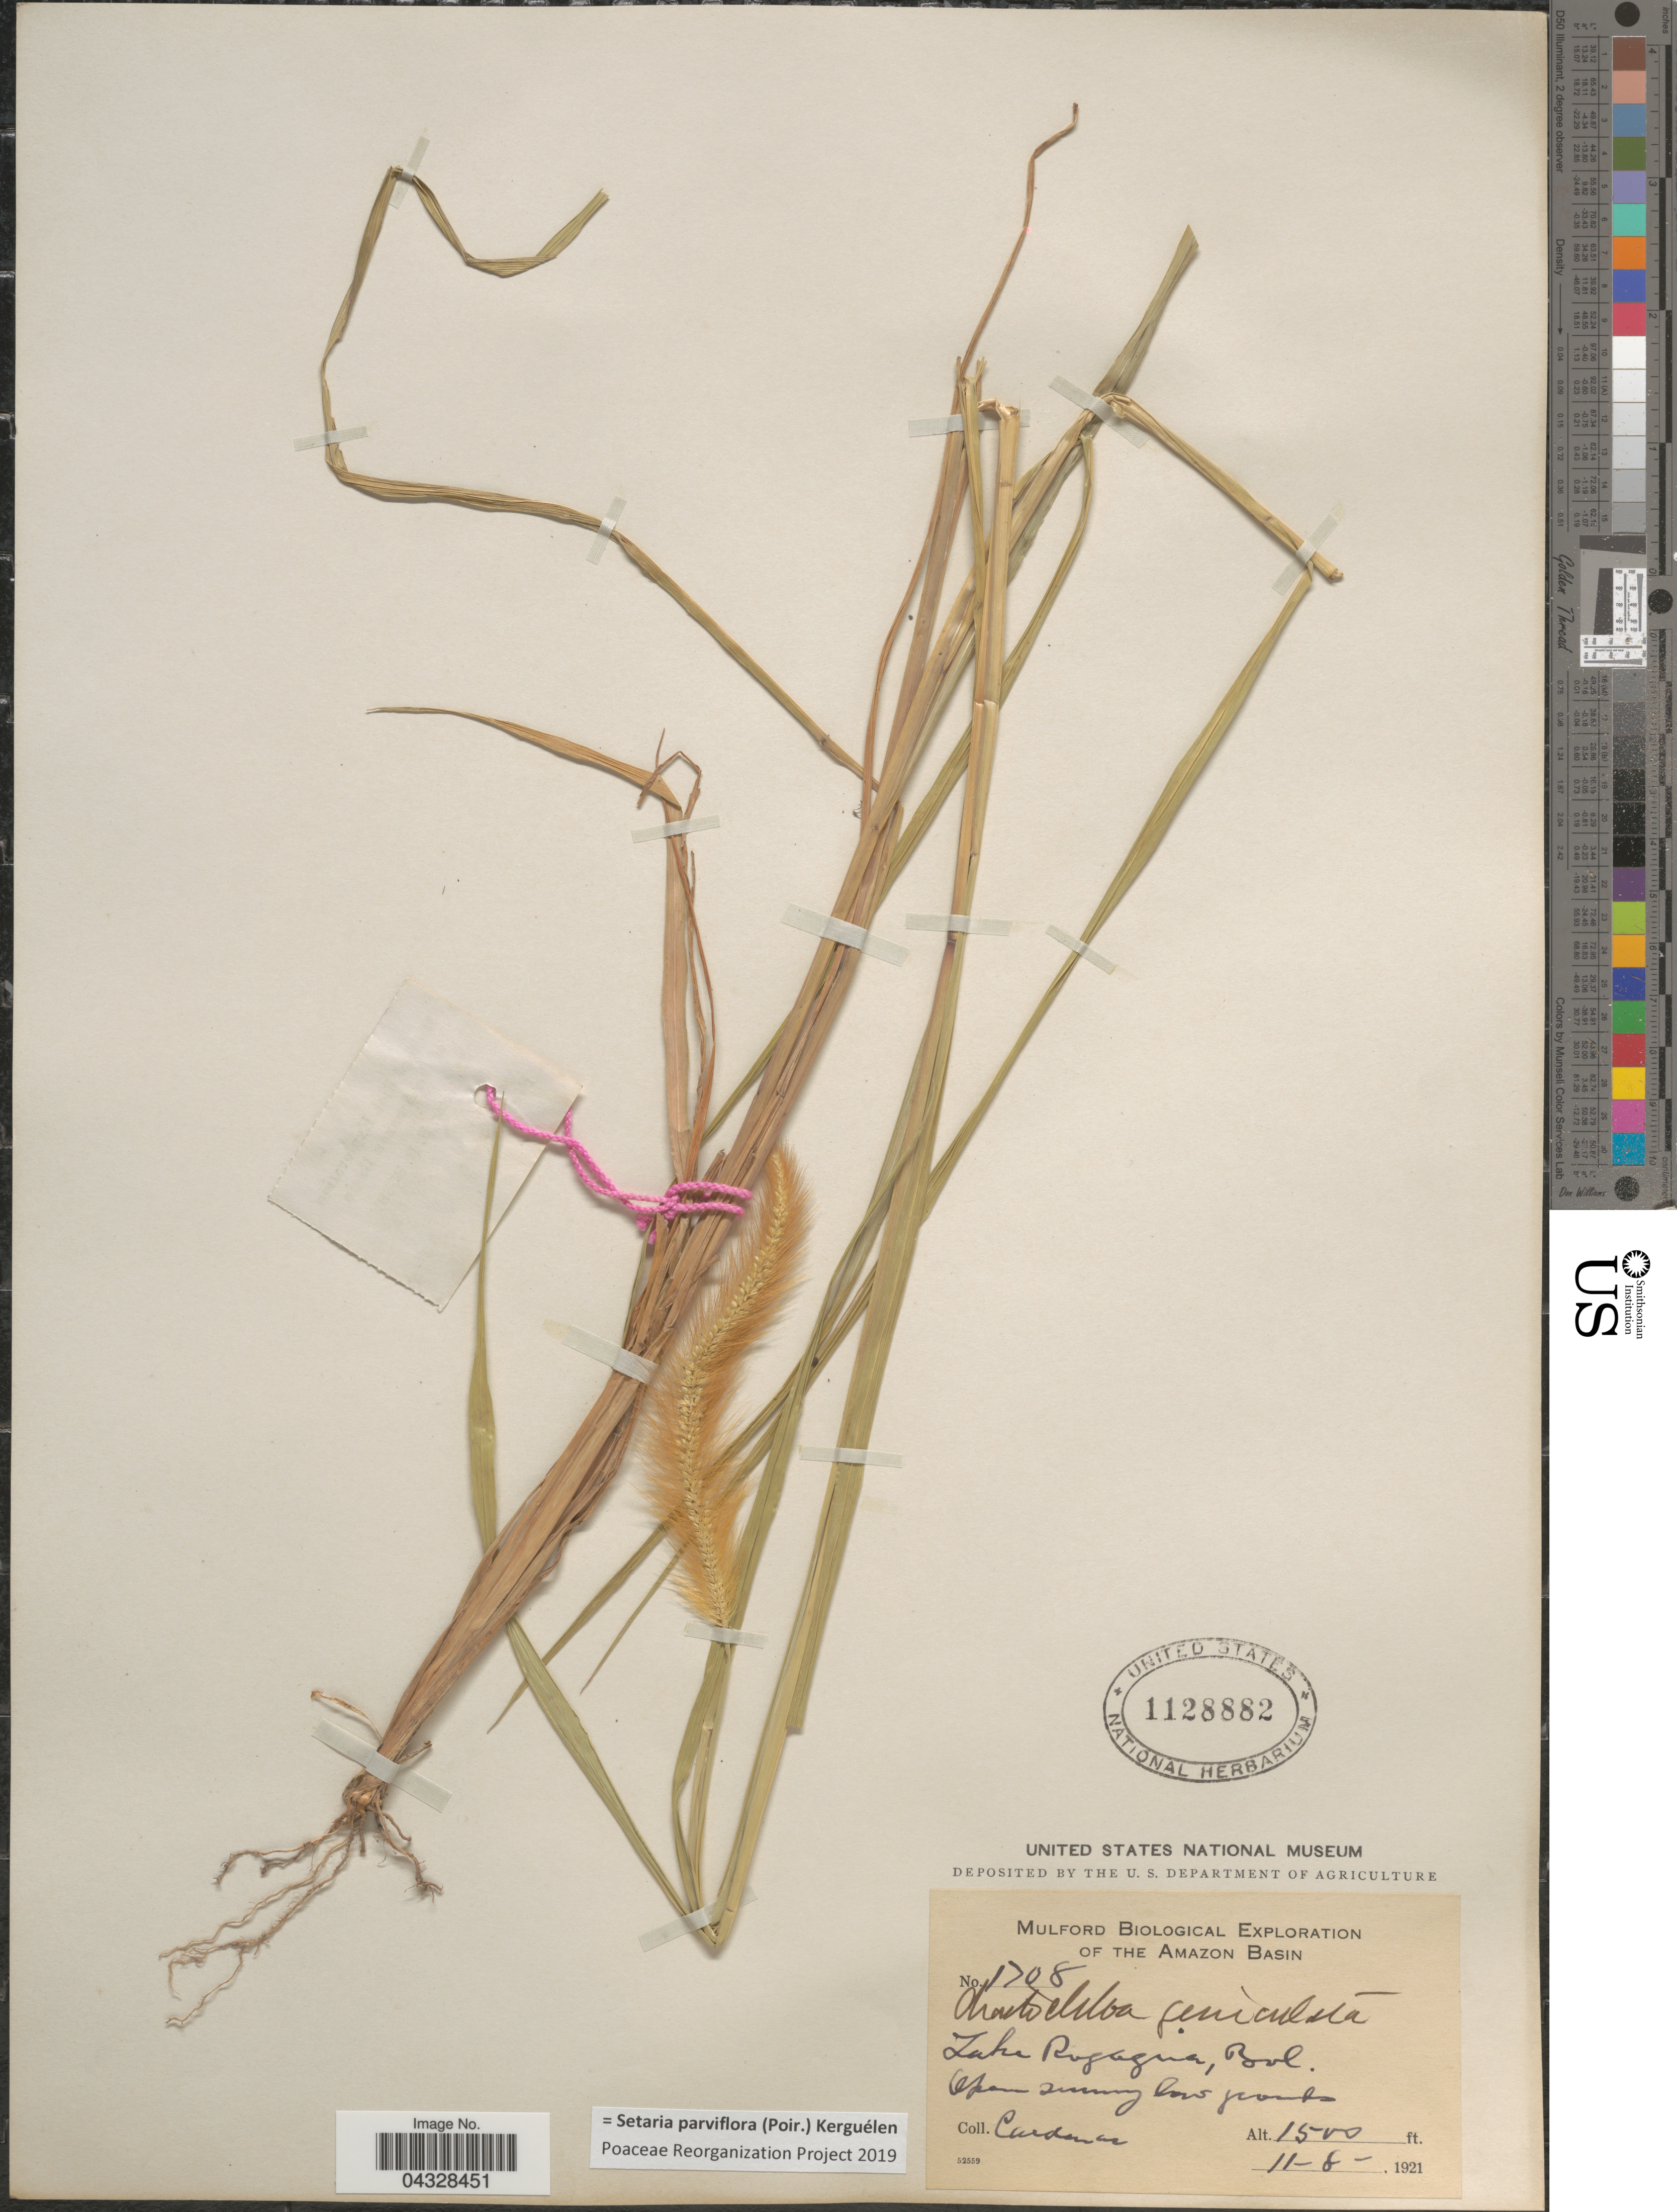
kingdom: Plantae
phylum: Tracheophyta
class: Liliopsida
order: Poales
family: Poaceae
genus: Setaria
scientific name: Setaria parviflora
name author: (Poir.) Kerguélen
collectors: M. Cárdenas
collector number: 1708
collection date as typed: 11-8-1921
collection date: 1921-11-08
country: Bolivia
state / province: Beni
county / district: José Ballivián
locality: Lake Rogagua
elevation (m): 457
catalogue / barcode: US 1128882